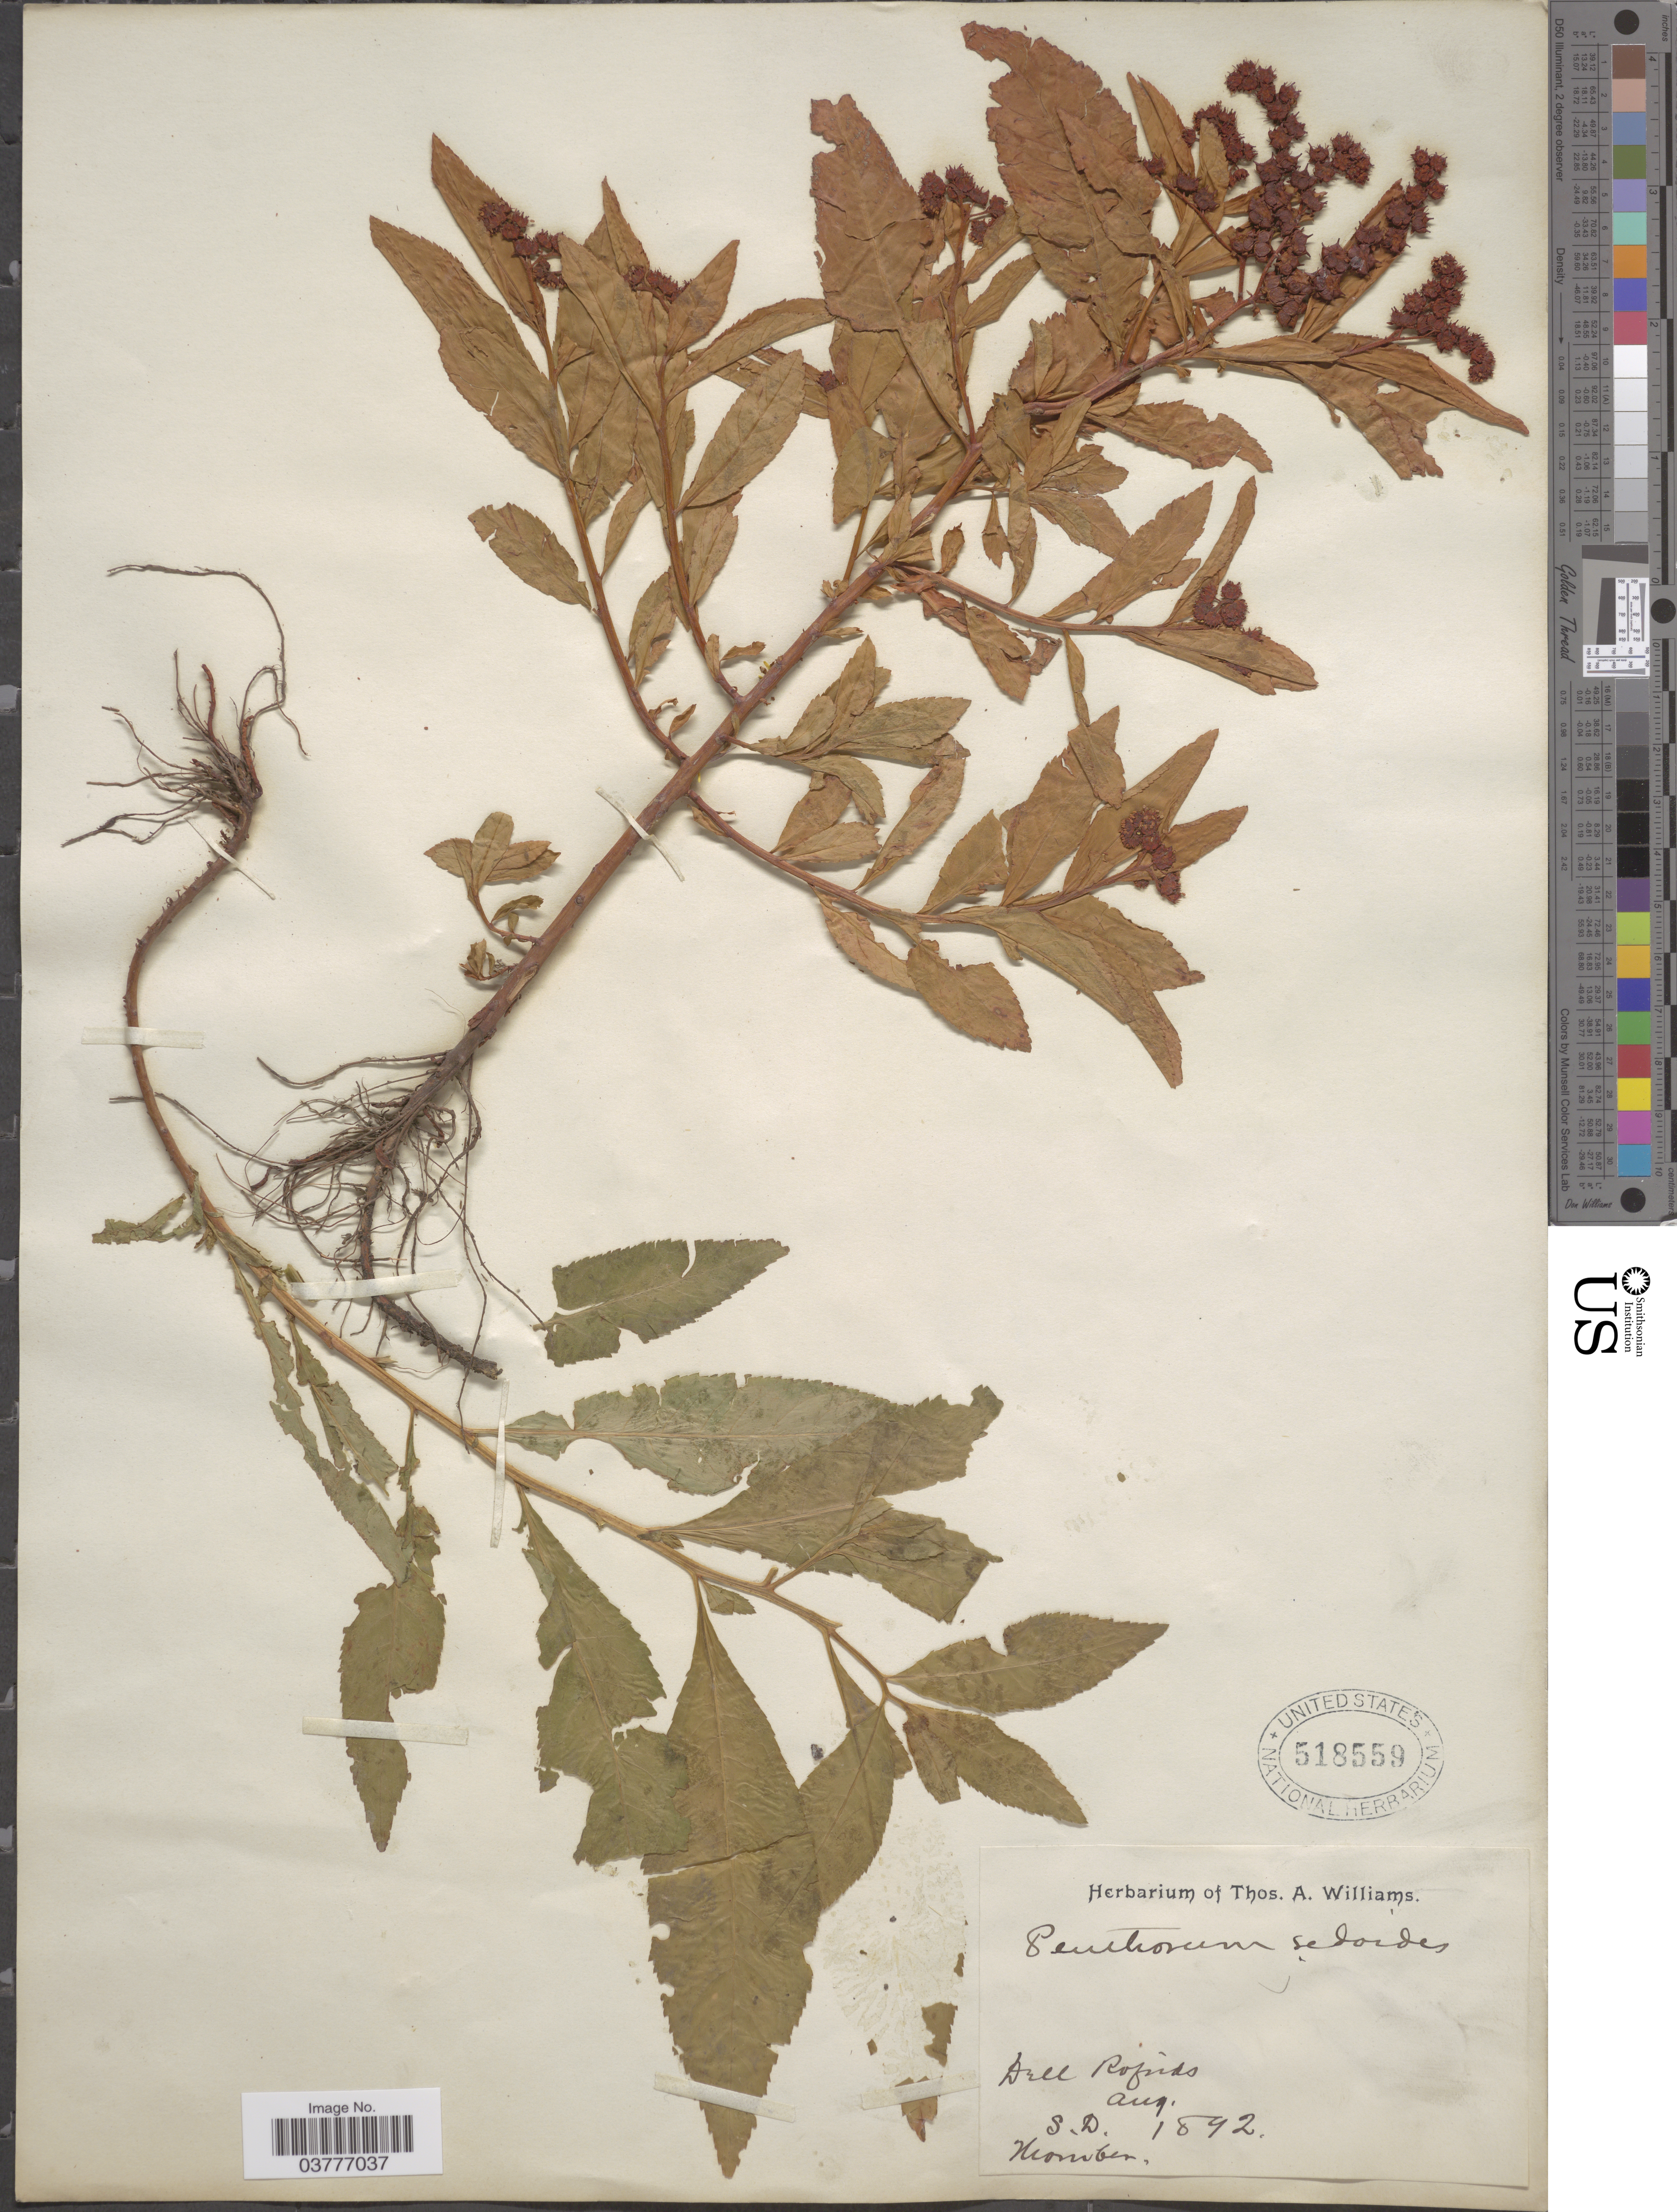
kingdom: Plantae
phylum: Tracheophyta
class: Magnoliopsida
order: Saxifragales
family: Penthoraceae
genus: Penthorum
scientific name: Penthorum sedoides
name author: L.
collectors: T. A. Williams (herbarium)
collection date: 1892-08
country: United States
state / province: South Dakota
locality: Dell Rofuds.*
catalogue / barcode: US 518559